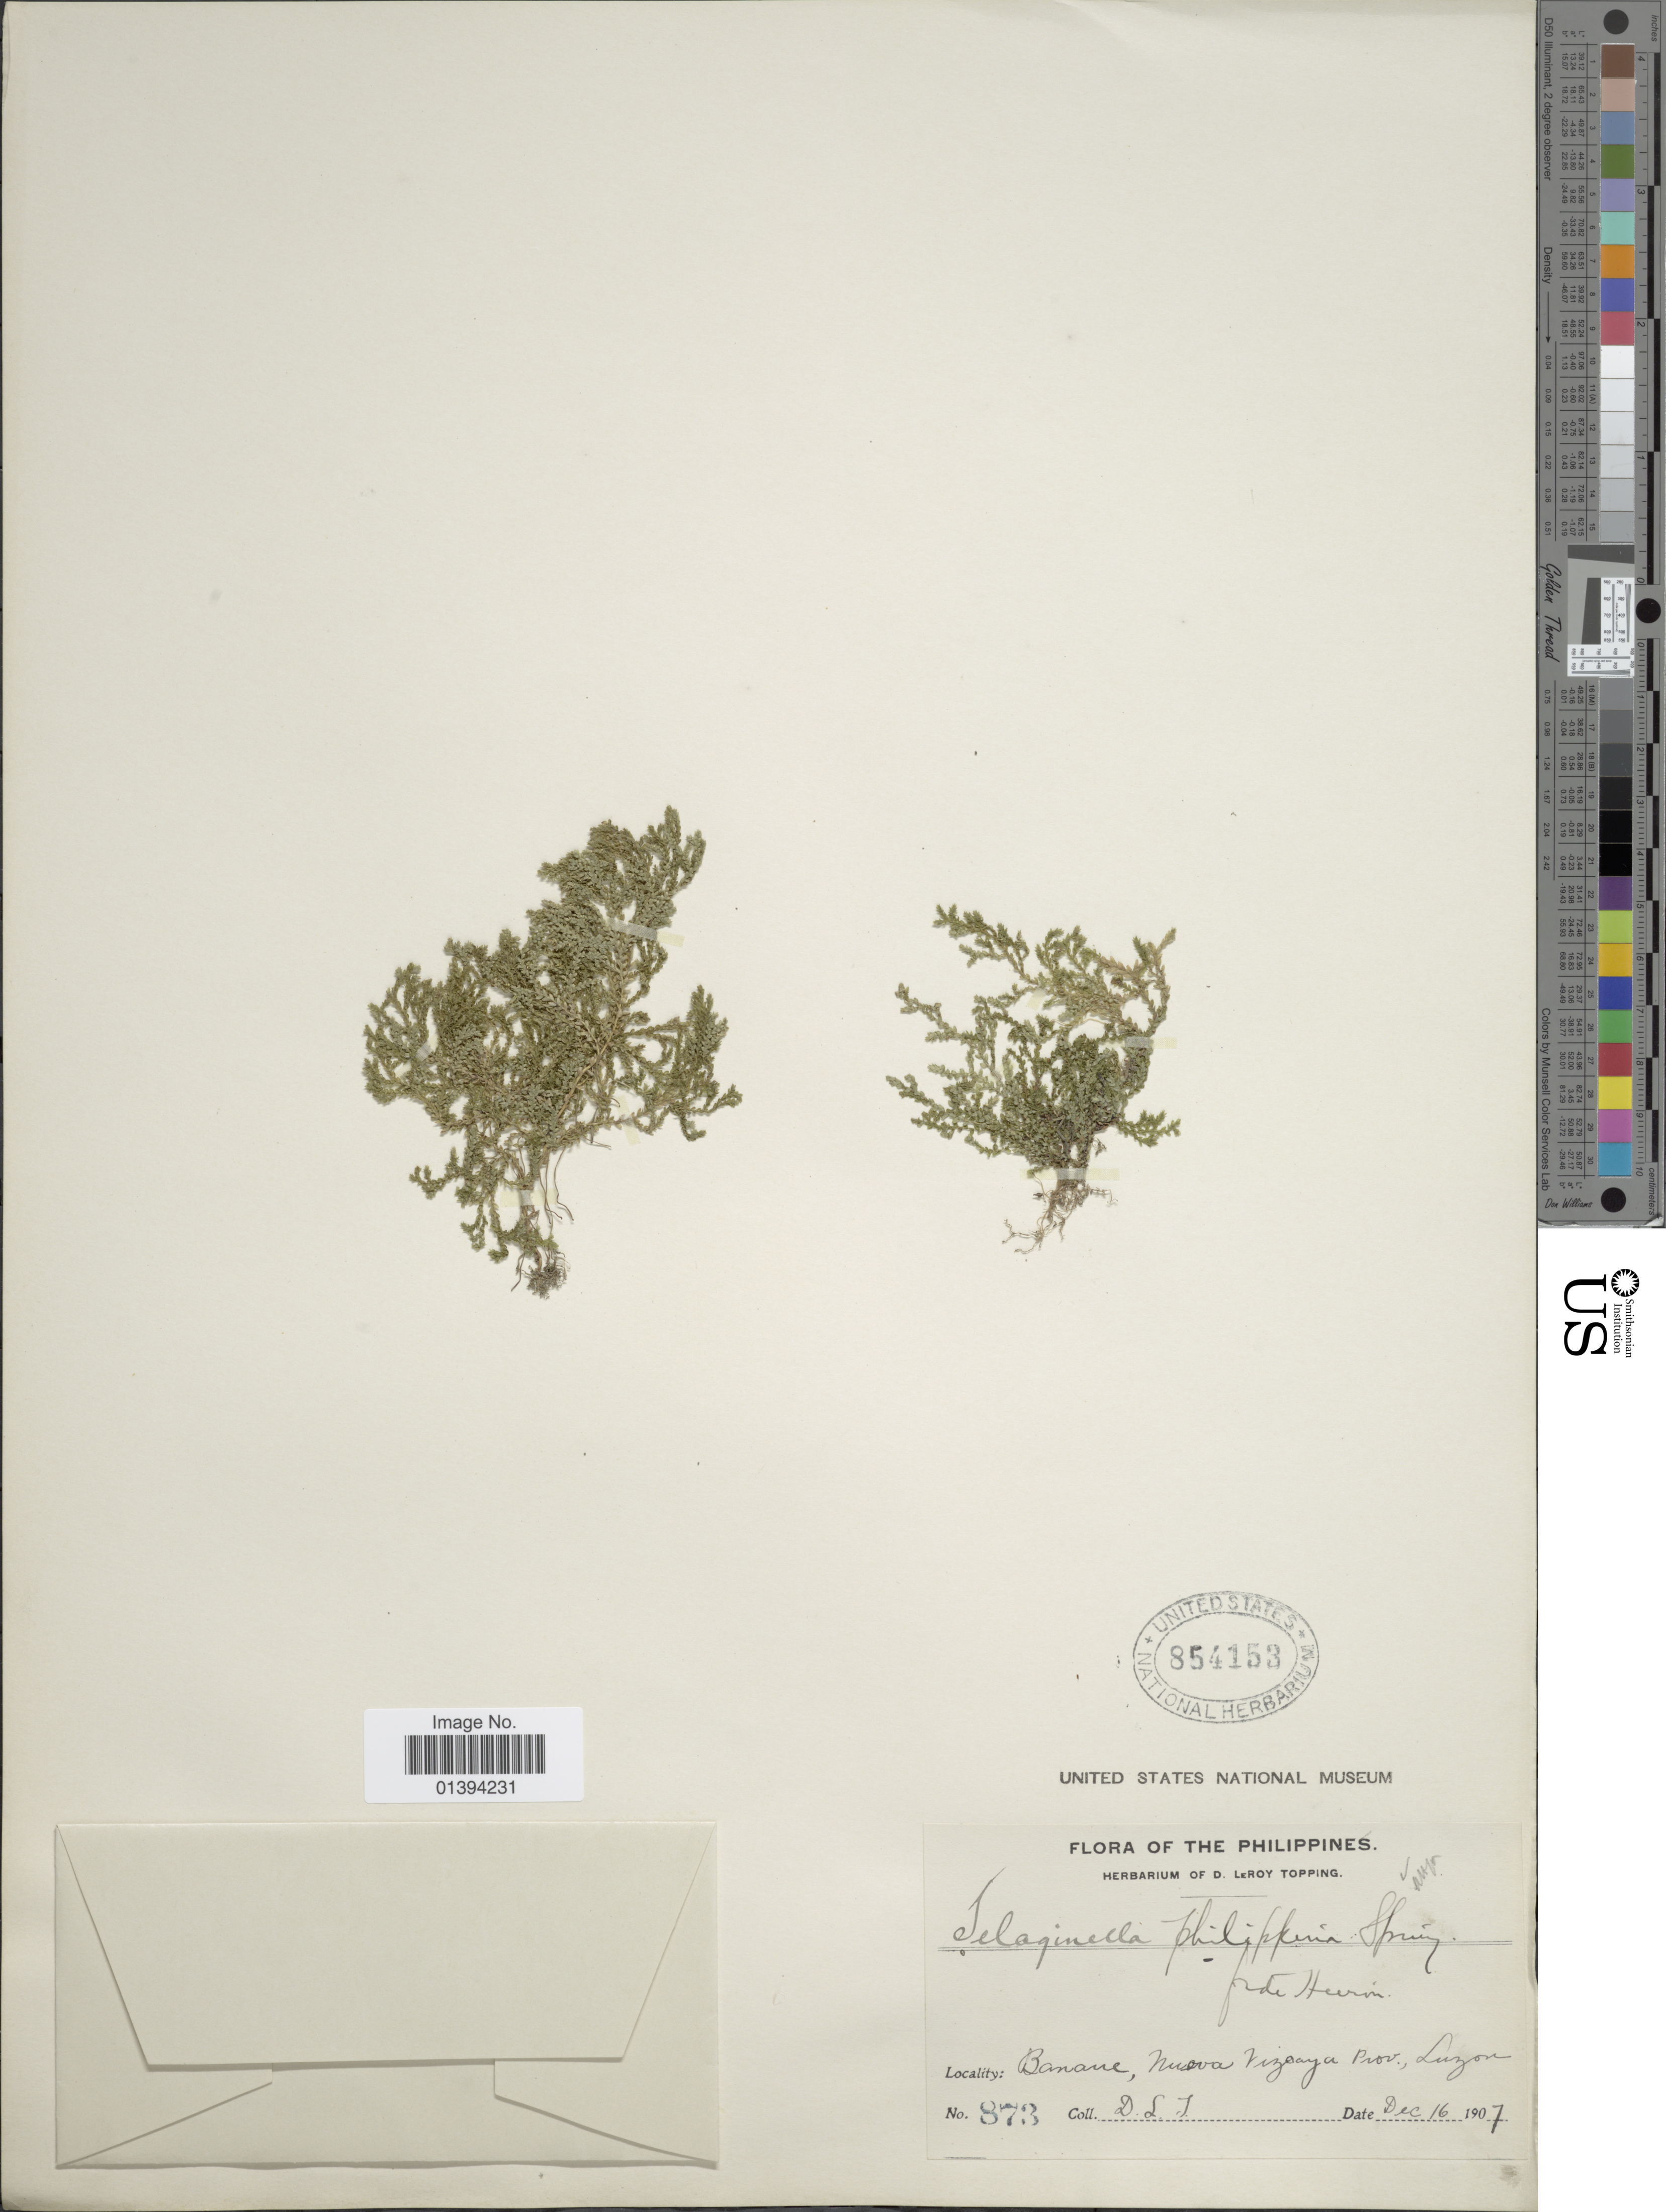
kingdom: Plantae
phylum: Tracheophyta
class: Lycopodiopsida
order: Selaginellales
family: Selaginellaceae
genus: Selaginella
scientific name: Selaginella philippina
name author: Spring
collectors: D. L. Topping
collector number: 873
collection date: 1907-12-16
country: Philippines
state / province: Central Luzon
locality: Banaue, Neuva Visaya prov. Luzon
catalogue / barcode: US 854153